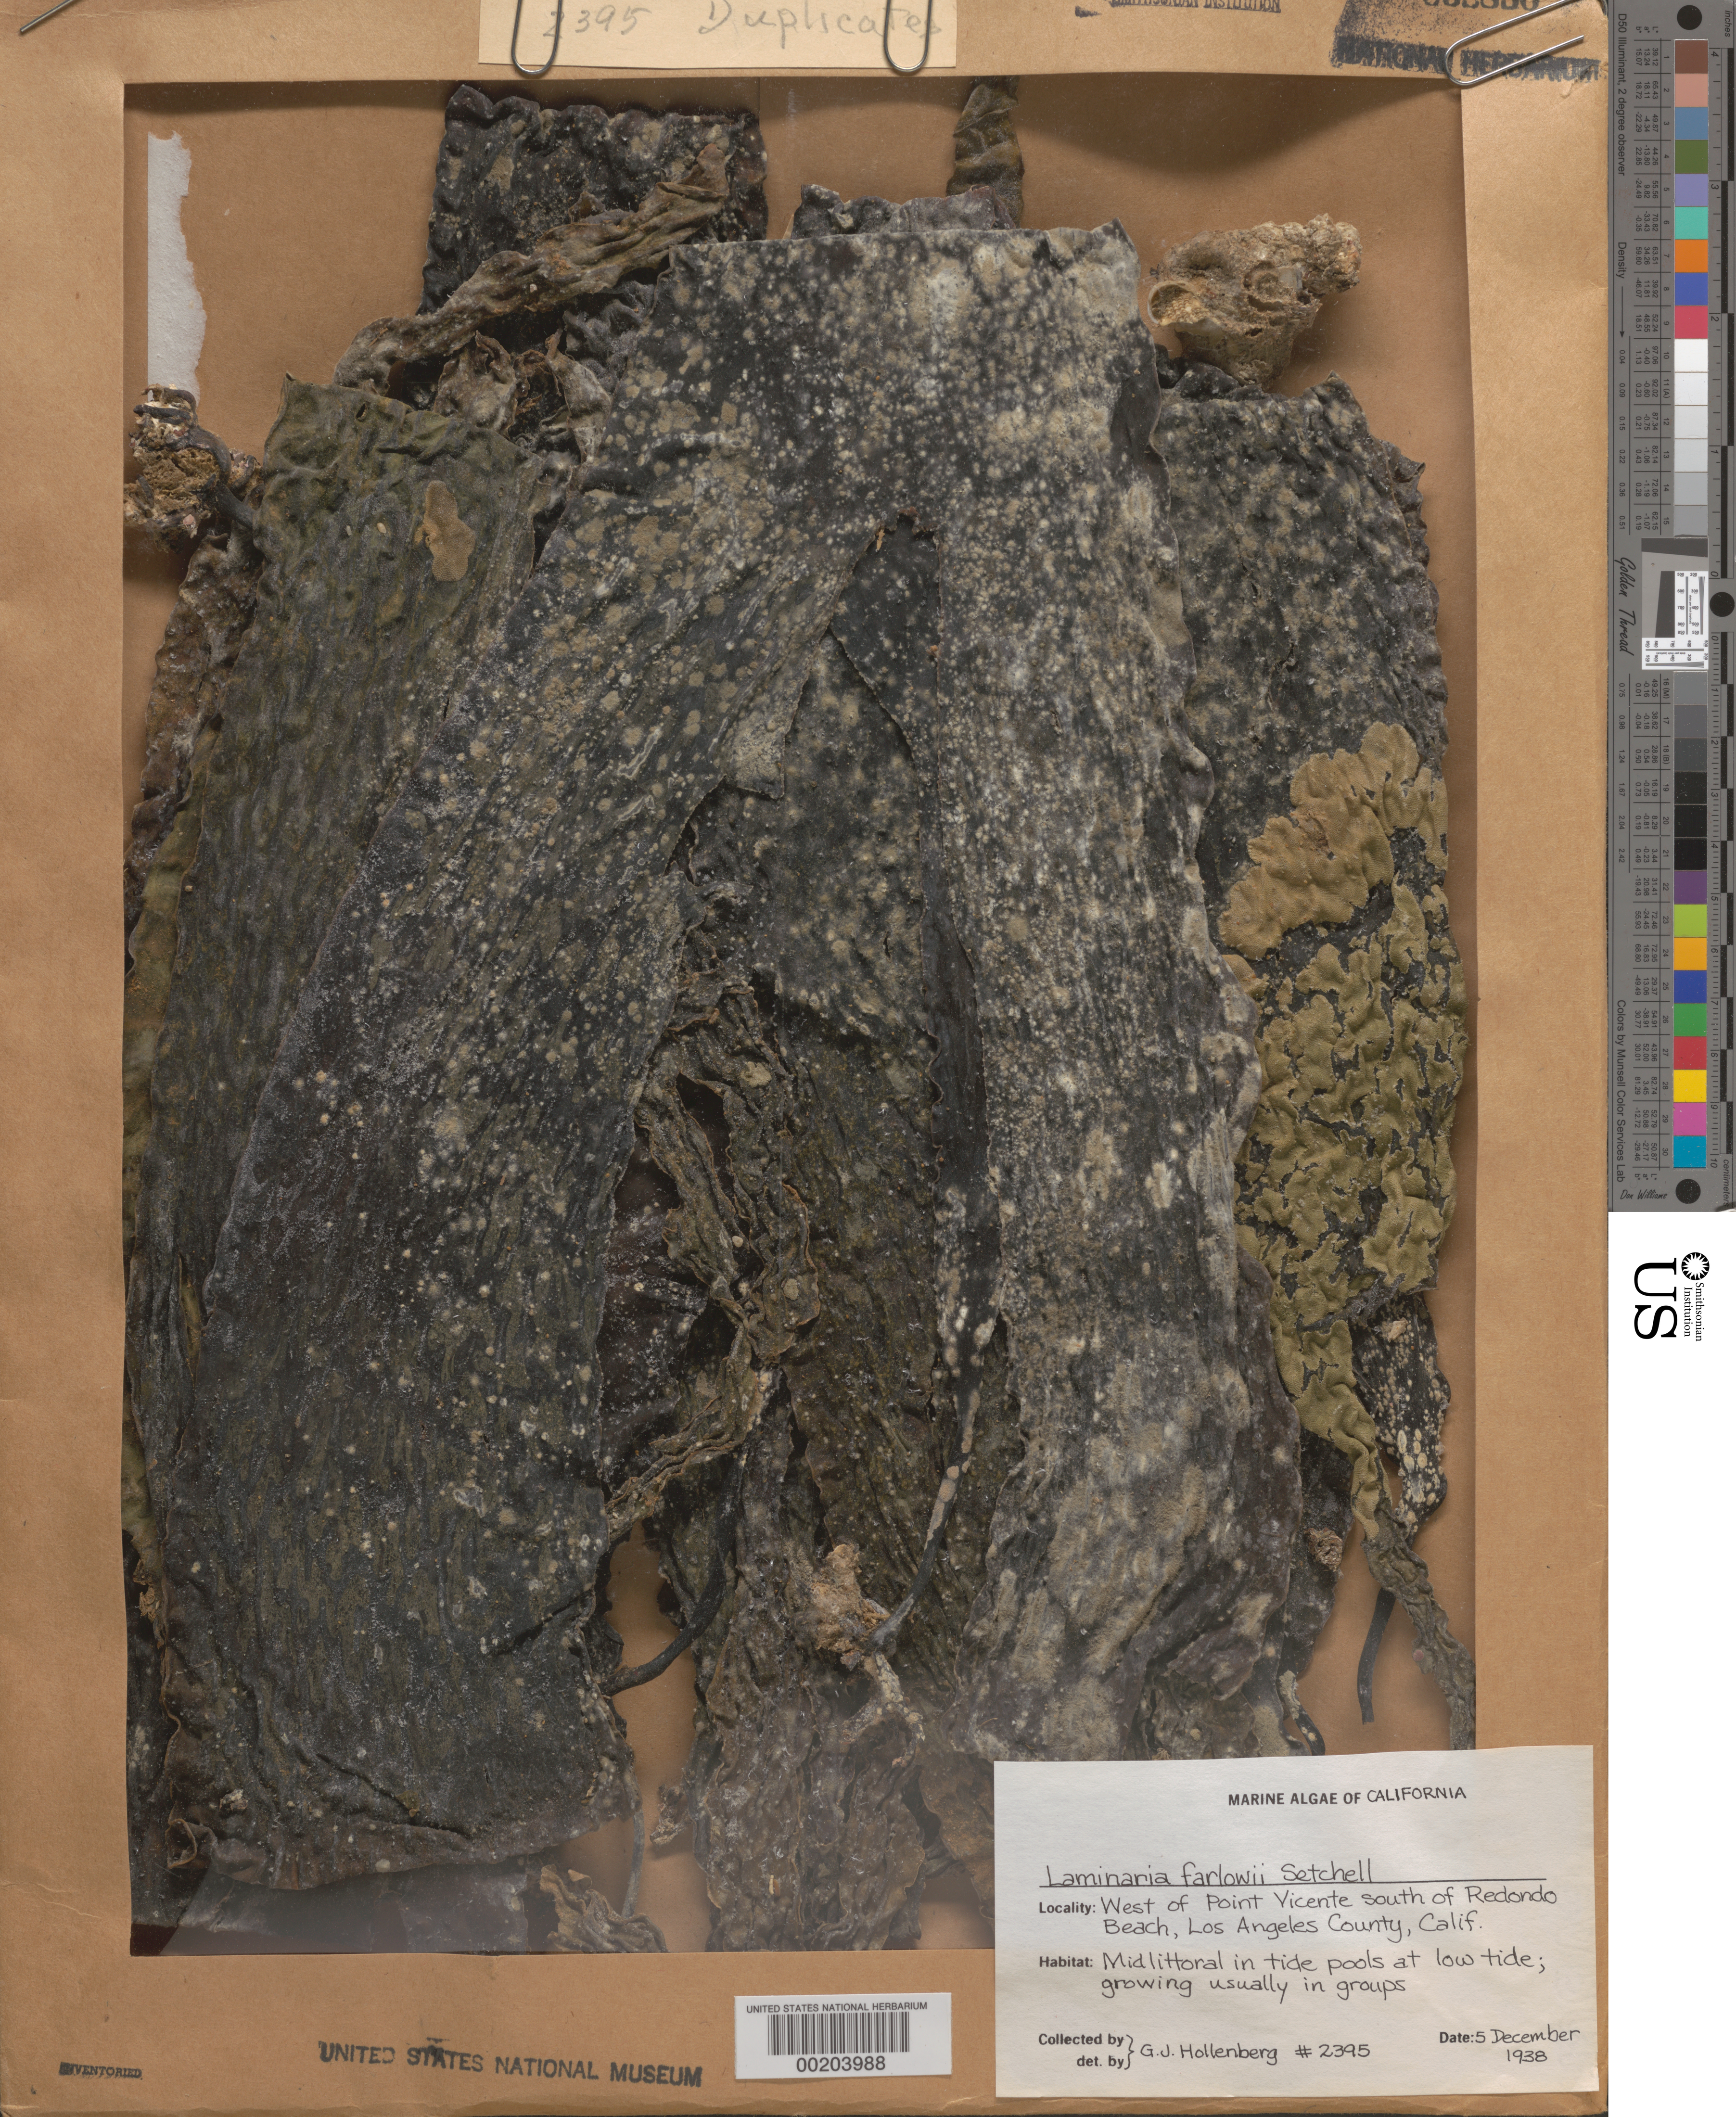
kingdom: Chromista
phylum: Ochrophyta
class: Phaeophyceae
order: Laminariales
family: Laminariaceae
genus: Laminaria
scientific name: Laminaria farlowii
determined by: Hollenberg, George J.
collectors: G. Hollenberg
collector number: GJH 2395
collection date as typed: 05 Dec 1938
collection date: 1938-12-05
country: United States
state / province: California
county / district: Los Angeles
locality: West of Point Vicente, south of Redondo Beach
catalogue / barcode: US 65830